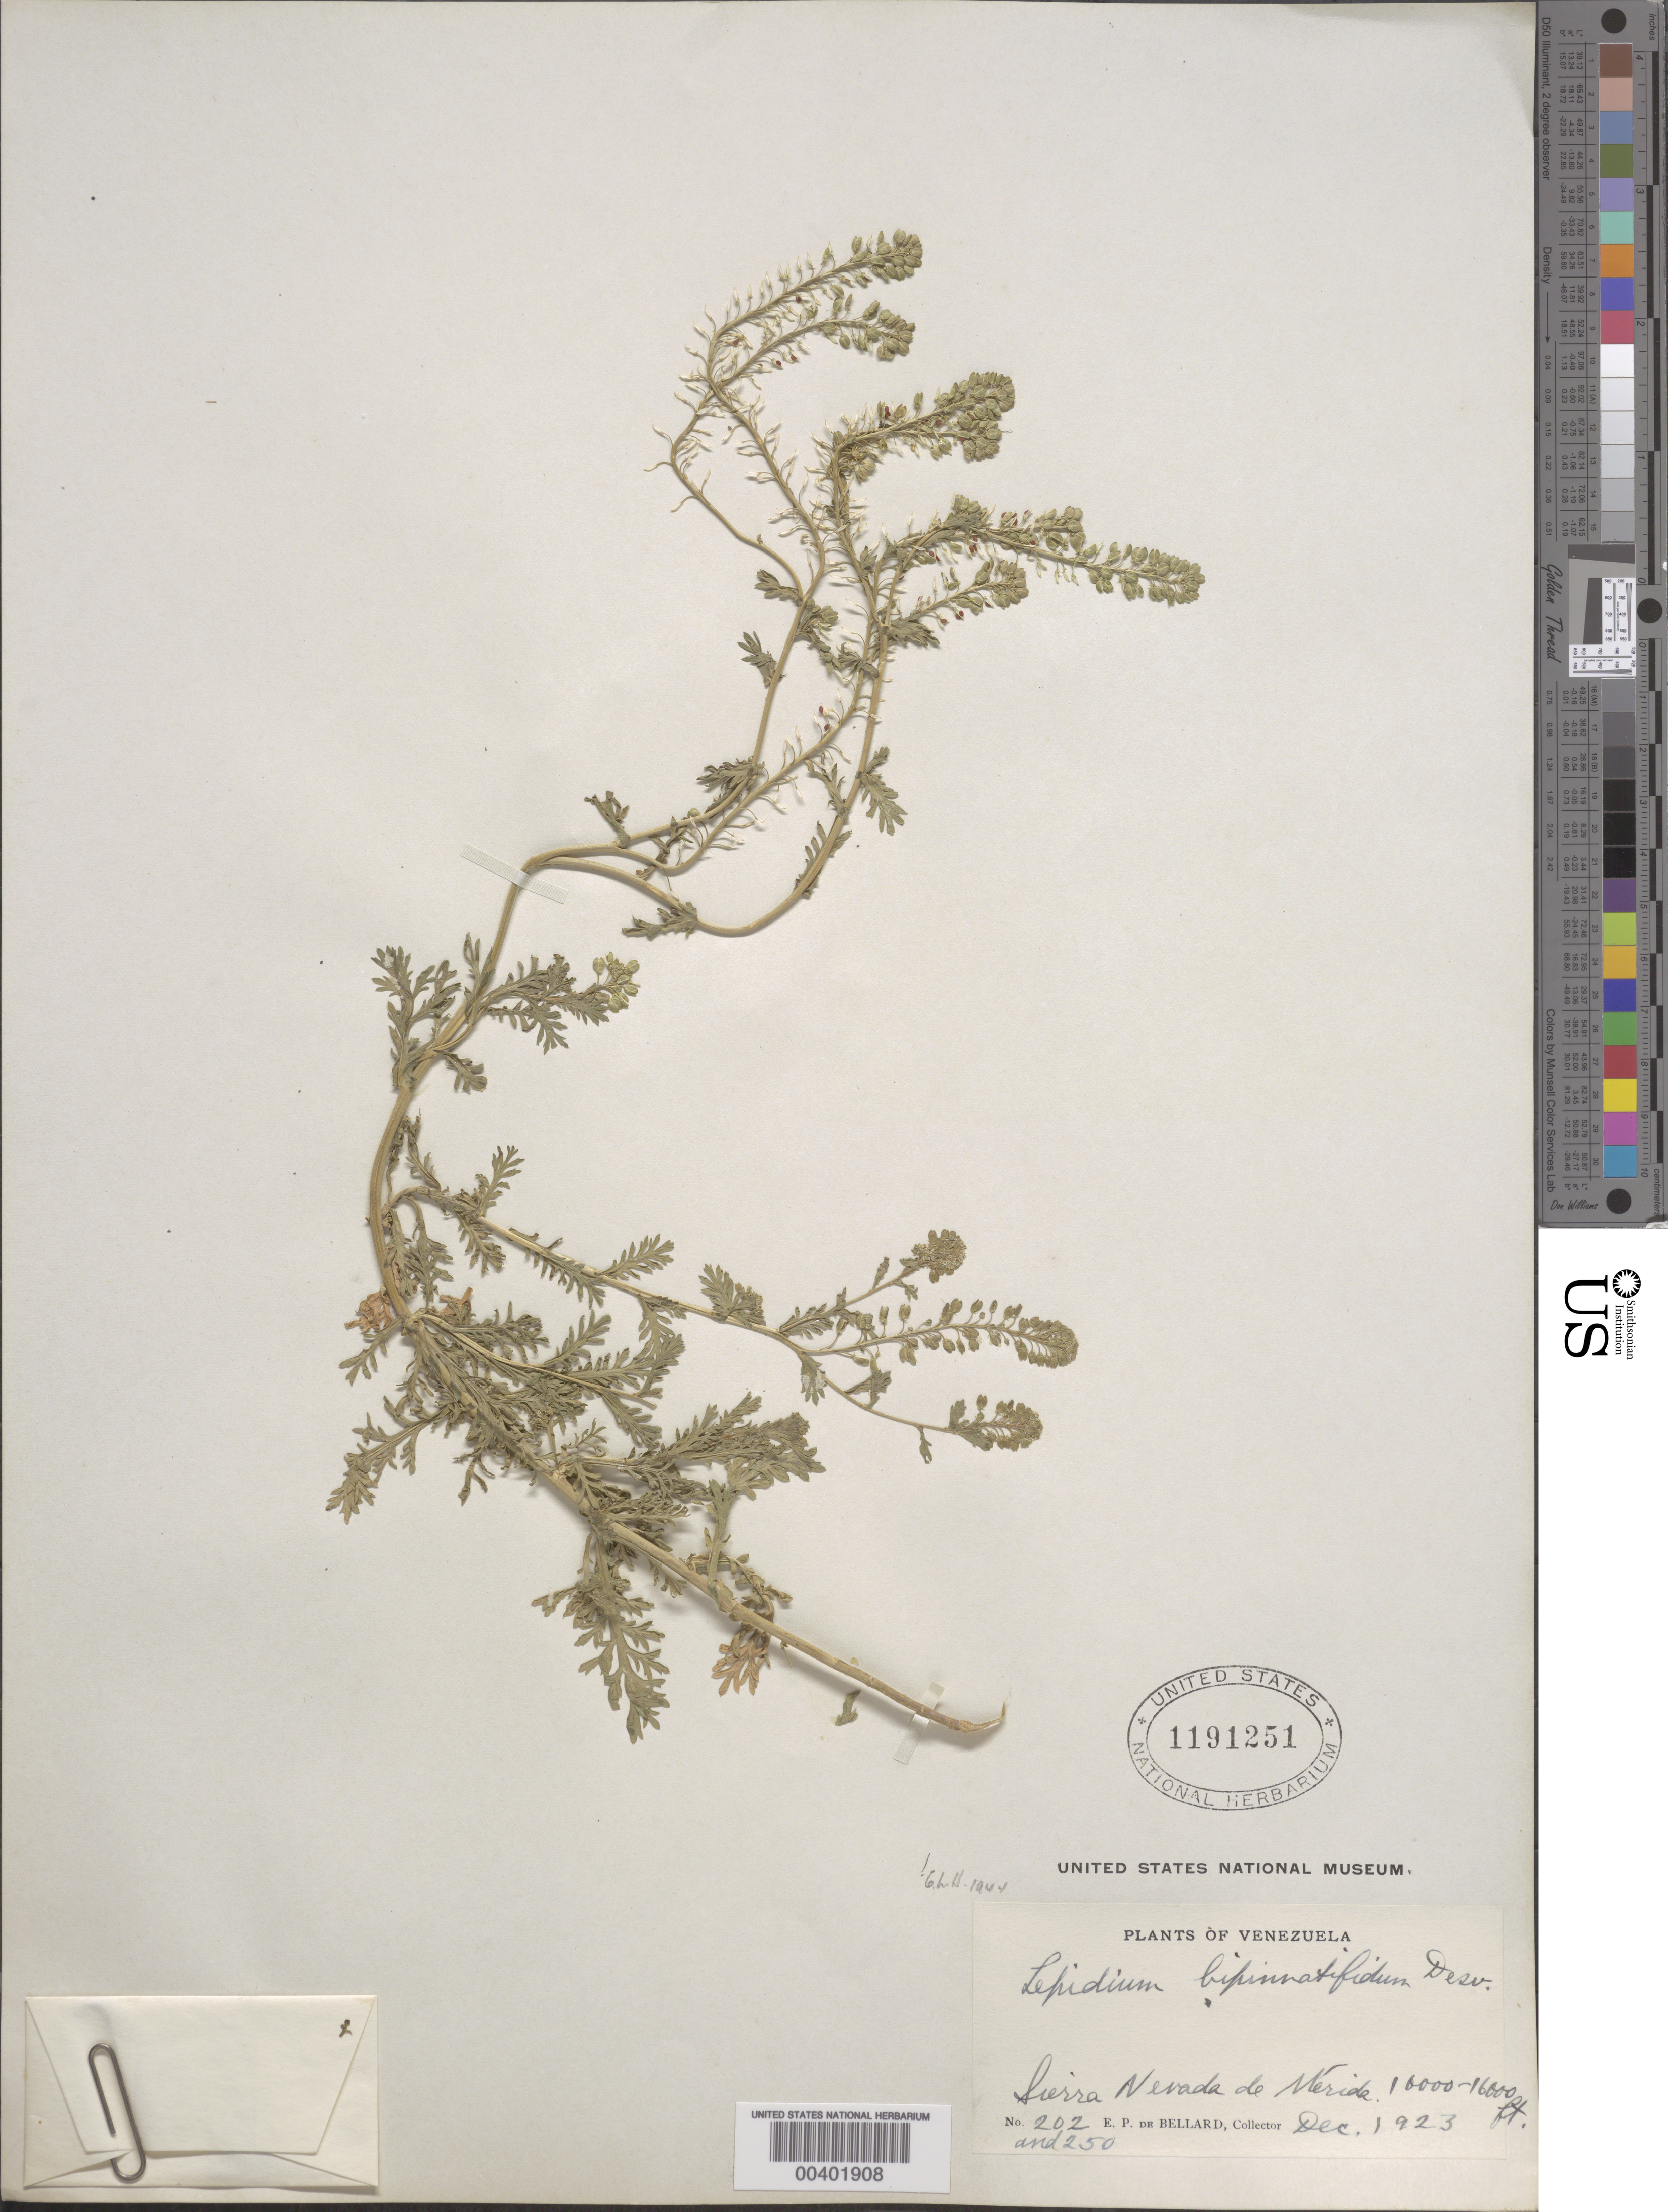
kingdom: Plantae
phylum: Tracheophyta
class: Magnoliopsida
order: Brassicales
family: Brassicaceae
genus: Lepidium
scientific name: Lepidium bipinnatifidum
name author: Desv.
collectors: E. Bellard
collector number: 202 and 250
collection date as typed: Dec 1923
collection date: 1923-12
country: Venezuela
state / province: Mérida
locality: Sierra Nevada de Mérida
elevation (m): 1000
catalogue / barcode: US 1191251